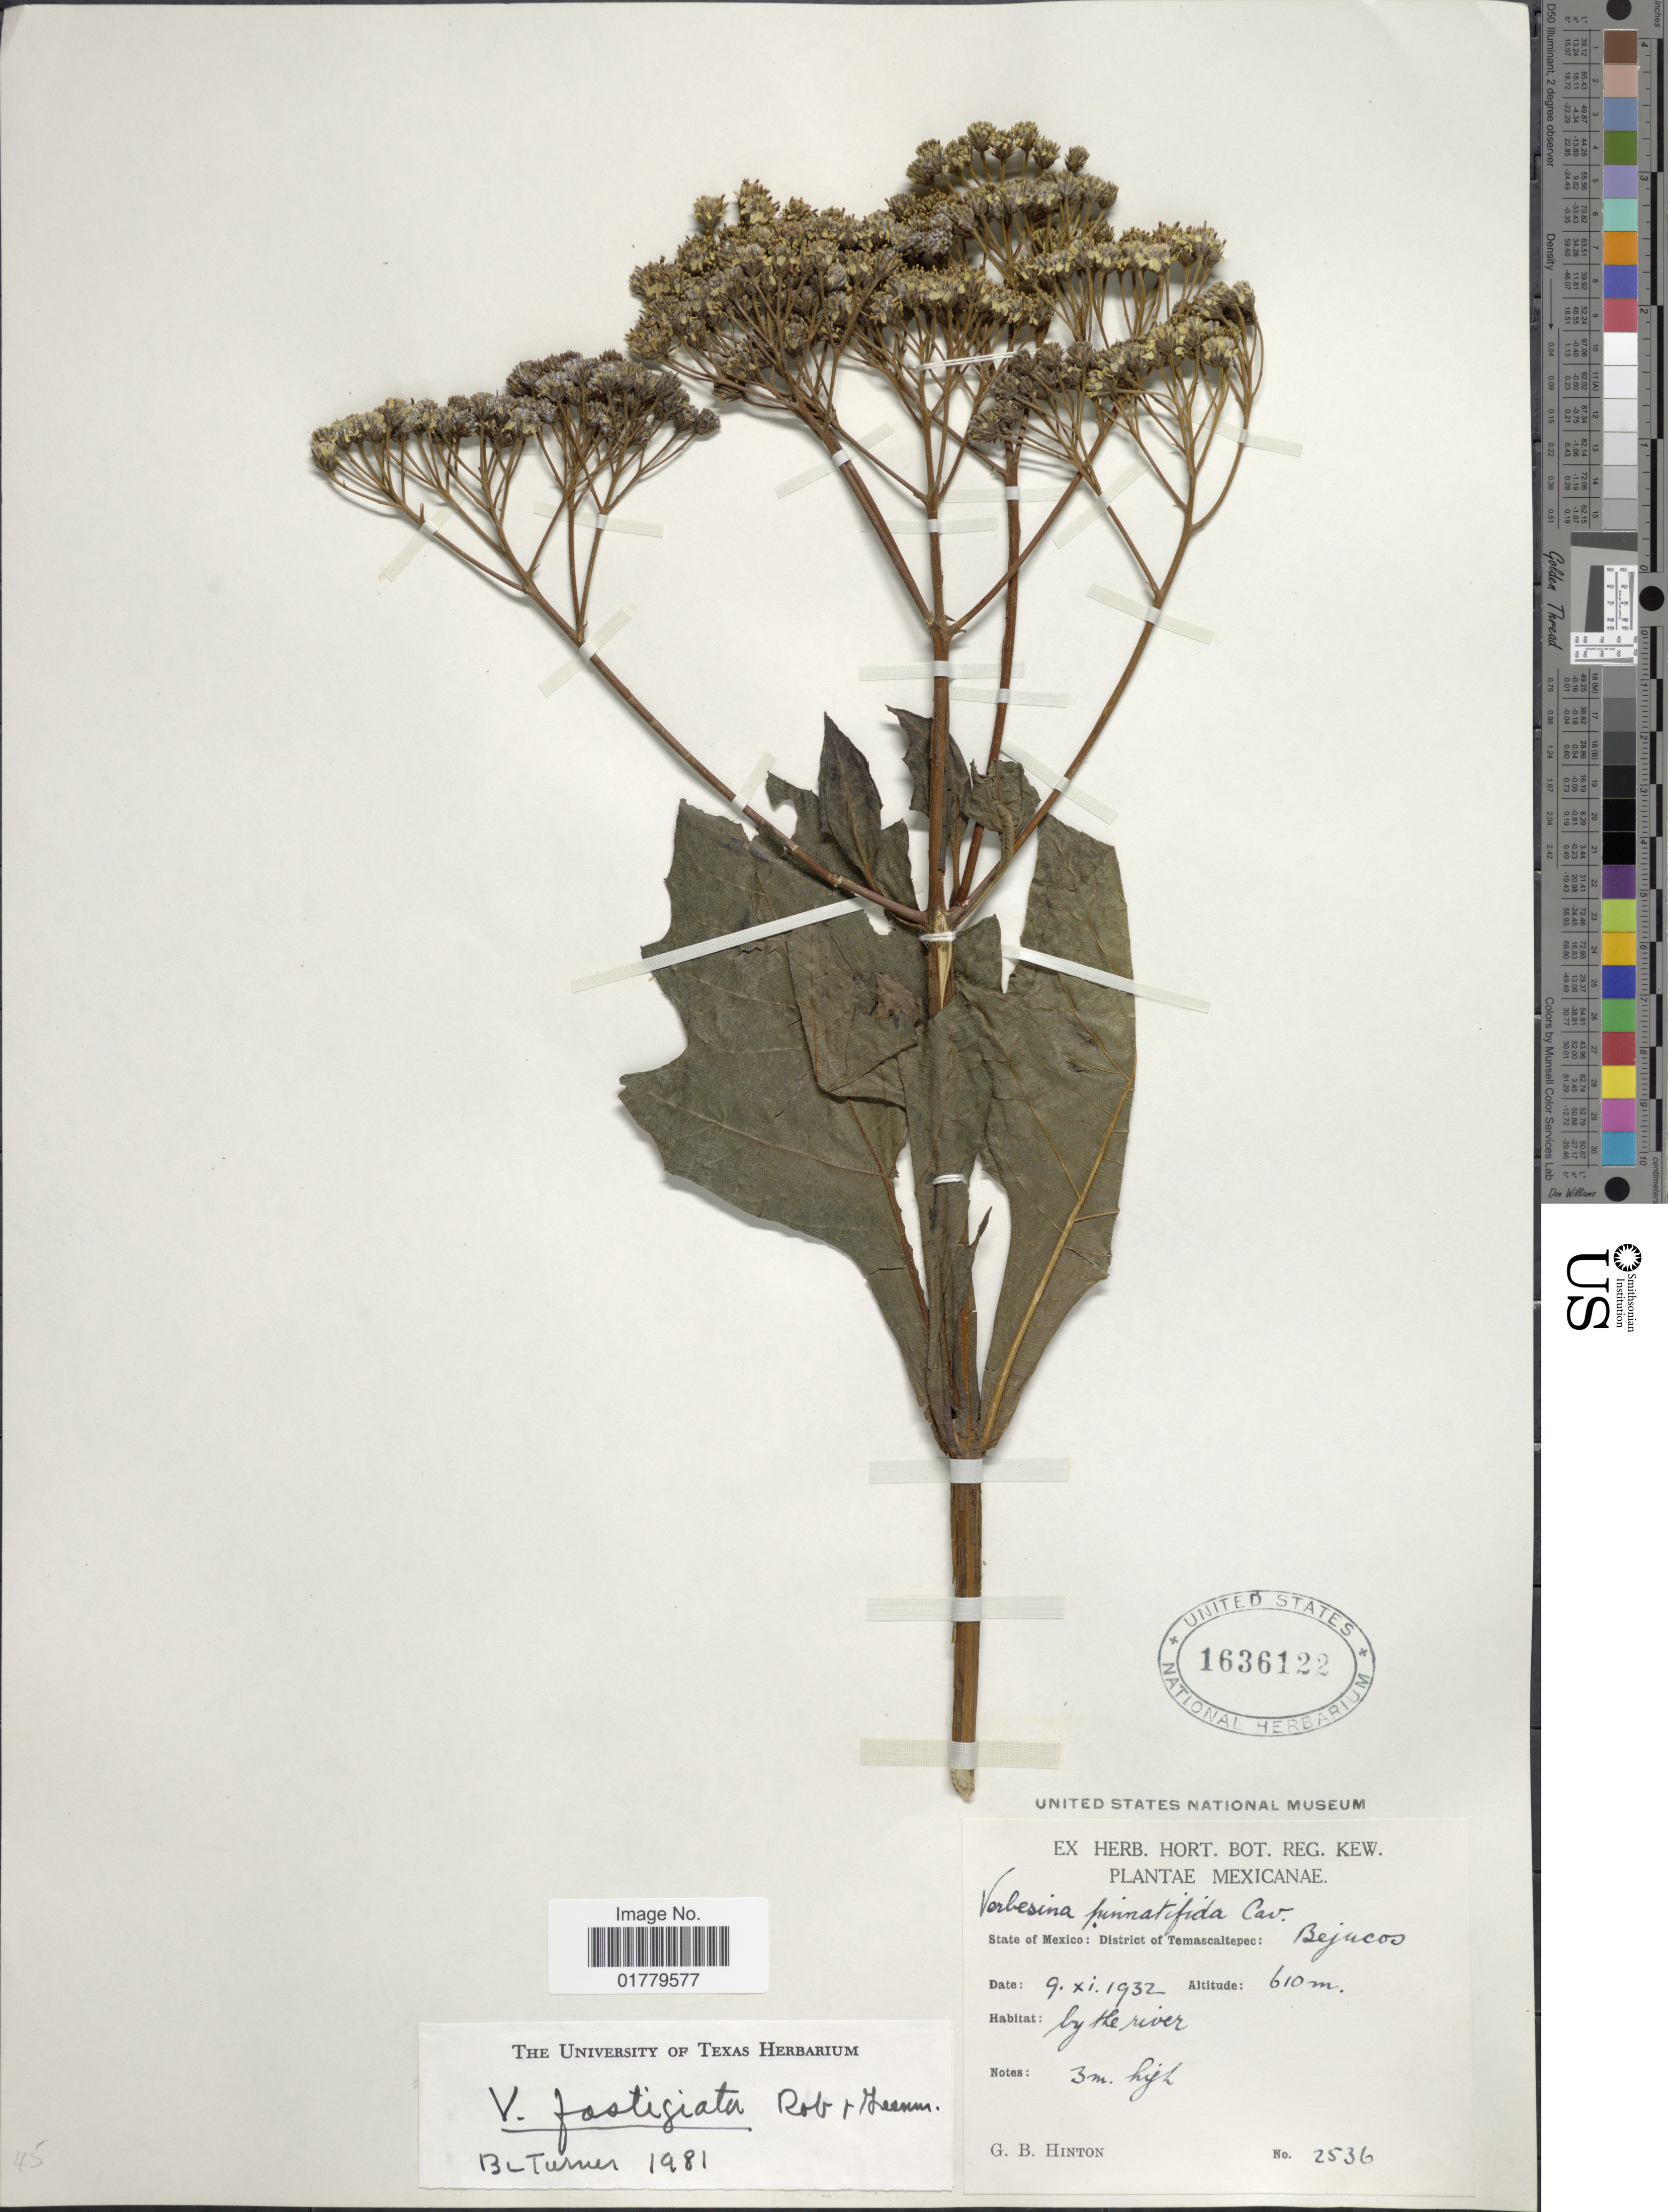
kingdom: Plantae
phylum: Tracheophyta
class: Magnoliopsida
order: Asterales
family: Asteraceae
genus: Verbesina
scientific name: Verbesina fastigiata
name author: B.L. Rob. & Greenm.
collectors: G. B. Hinton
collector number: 2536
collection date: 1932-11-09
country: Mexico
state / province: México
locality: State of Mexico: District of Temascaltepec: Bejucos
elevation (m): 610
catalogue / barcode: US 1636122